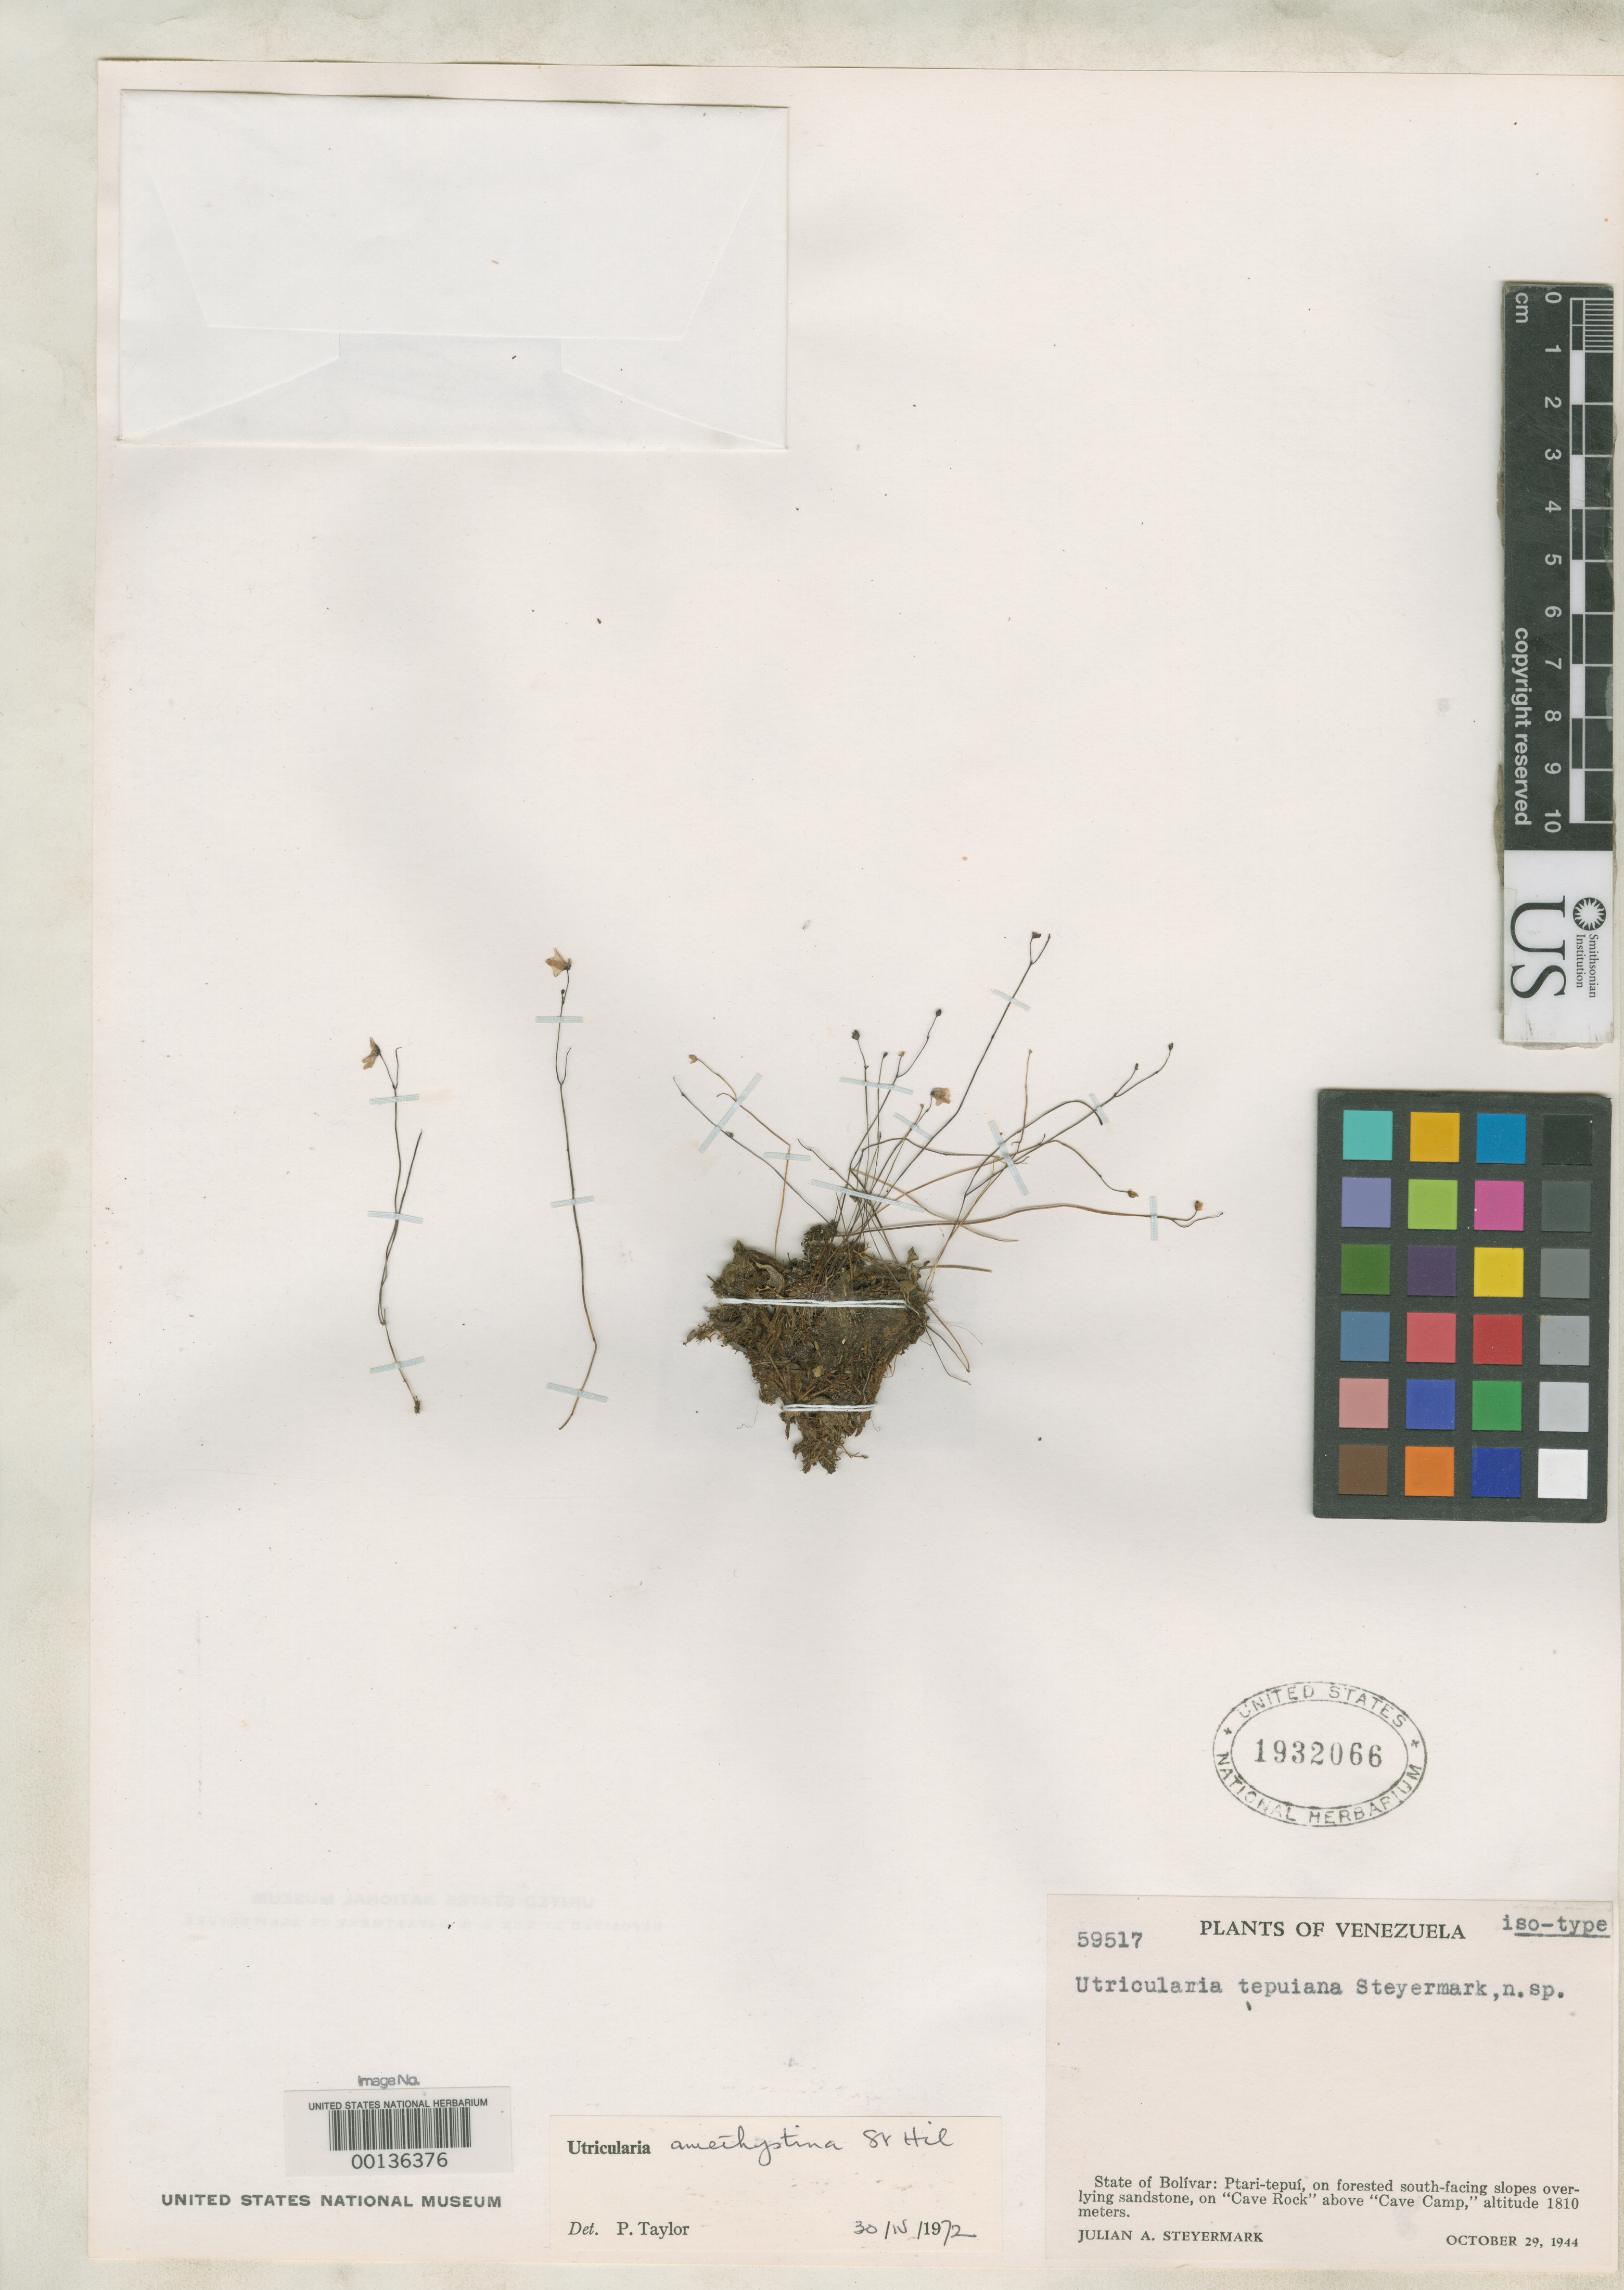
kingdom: Plantae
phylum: Tracheophyta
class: Magnoliopsida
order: Lamiales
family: Lentibulariaceae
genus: Utricularia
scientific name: Utricularia tepuiana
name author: Steyerm.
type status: Isotype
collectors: J. Steyermark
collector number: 59517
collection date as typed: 29 Oct 1944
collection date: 1944-10-29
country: Venezuela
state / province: Bolivar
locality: Cave Rock, above Cave Camp, Ptari-Tepui.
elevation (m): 1810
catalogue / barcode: US 1932066